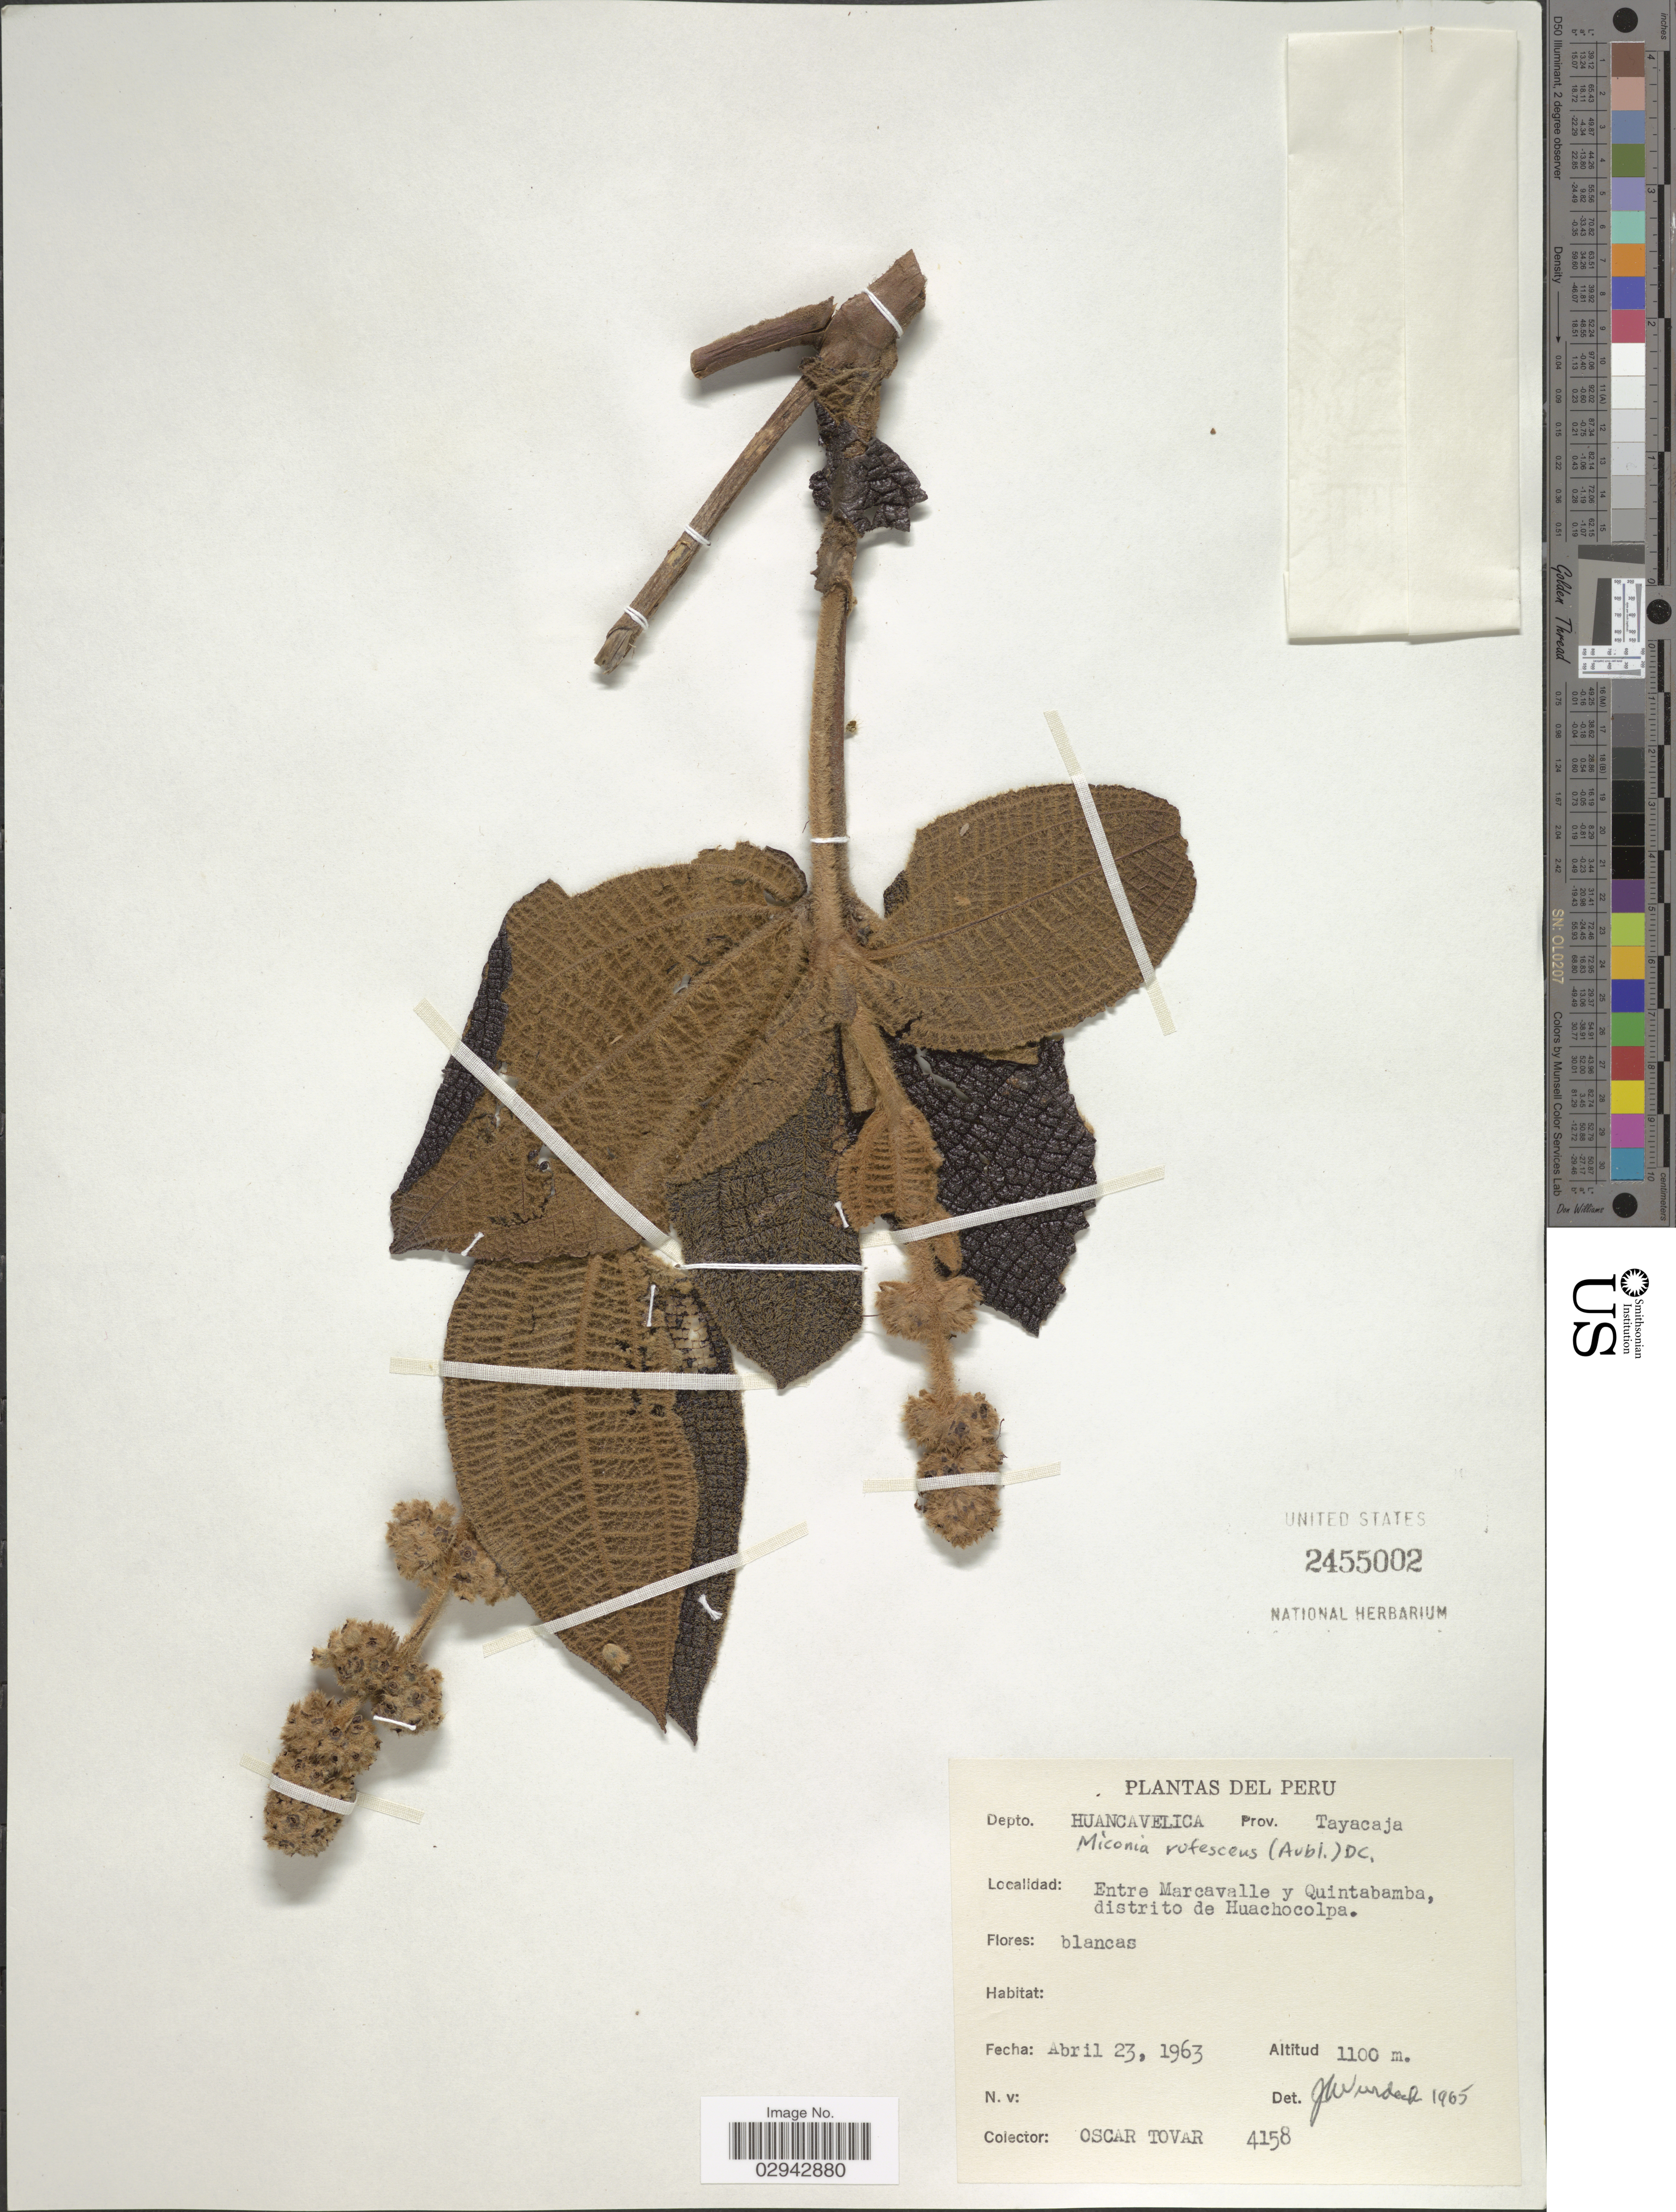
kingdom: Plantae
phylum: Tracheophyta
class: Magnoliopsida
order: Myrtales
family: Melastomataceae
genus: Miconia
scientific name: Miconia rufescens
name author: (Aubl.) DC.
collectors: Ó. Tovar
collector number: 4158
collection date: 1963-04-23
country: Peru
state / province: Huancavelica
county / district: Tayacaja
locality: Depto. Huancavelica. Prov. Tayacaja. Entre Marcavalle y Quintabamba, distrito de Huachocolpa.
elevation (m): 1100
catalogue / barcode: US 2455002